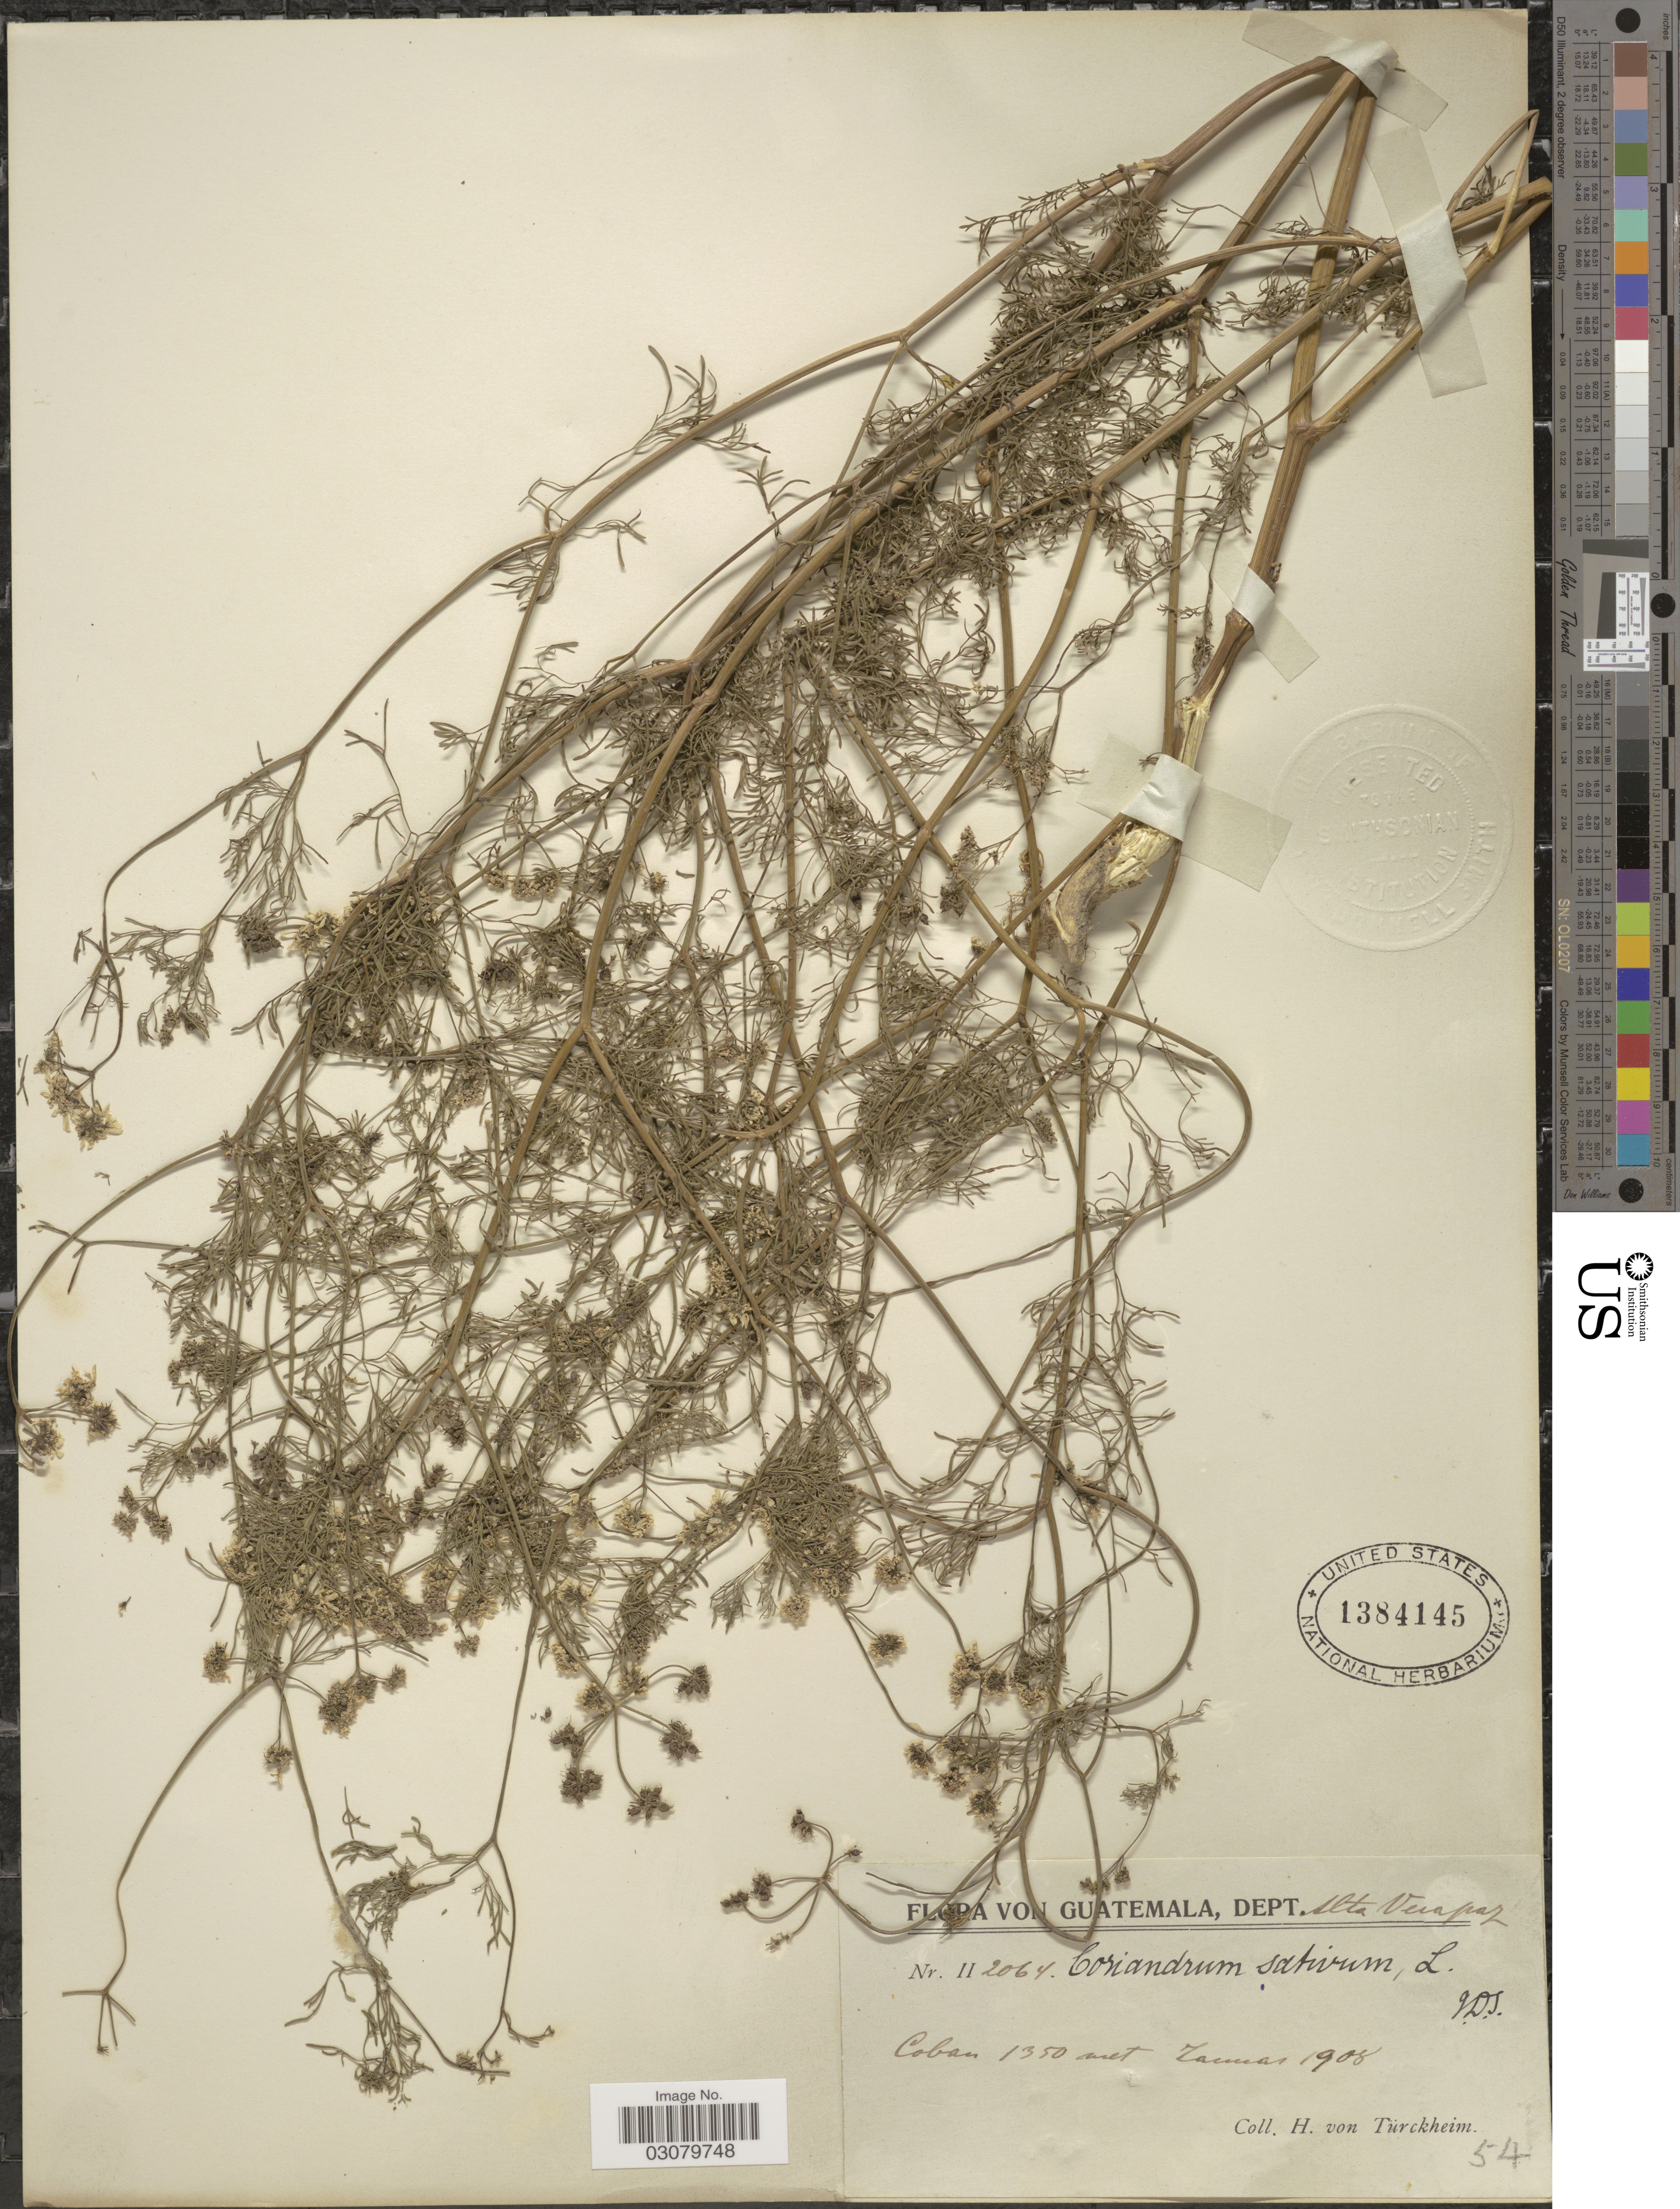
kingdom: Plantae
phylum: Tracheophyta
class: Magnoliopsida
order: Apiales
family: Apiaceae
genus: Coriandrum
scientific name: Coriandrum sativum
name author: L.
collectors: H. von Türckheim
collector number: II2064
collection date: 1908-01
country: Guatemala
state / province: Alta Verapaz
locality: Depart. Alta Verapaz, Coban.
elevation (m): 1350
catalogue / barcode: US 1384145